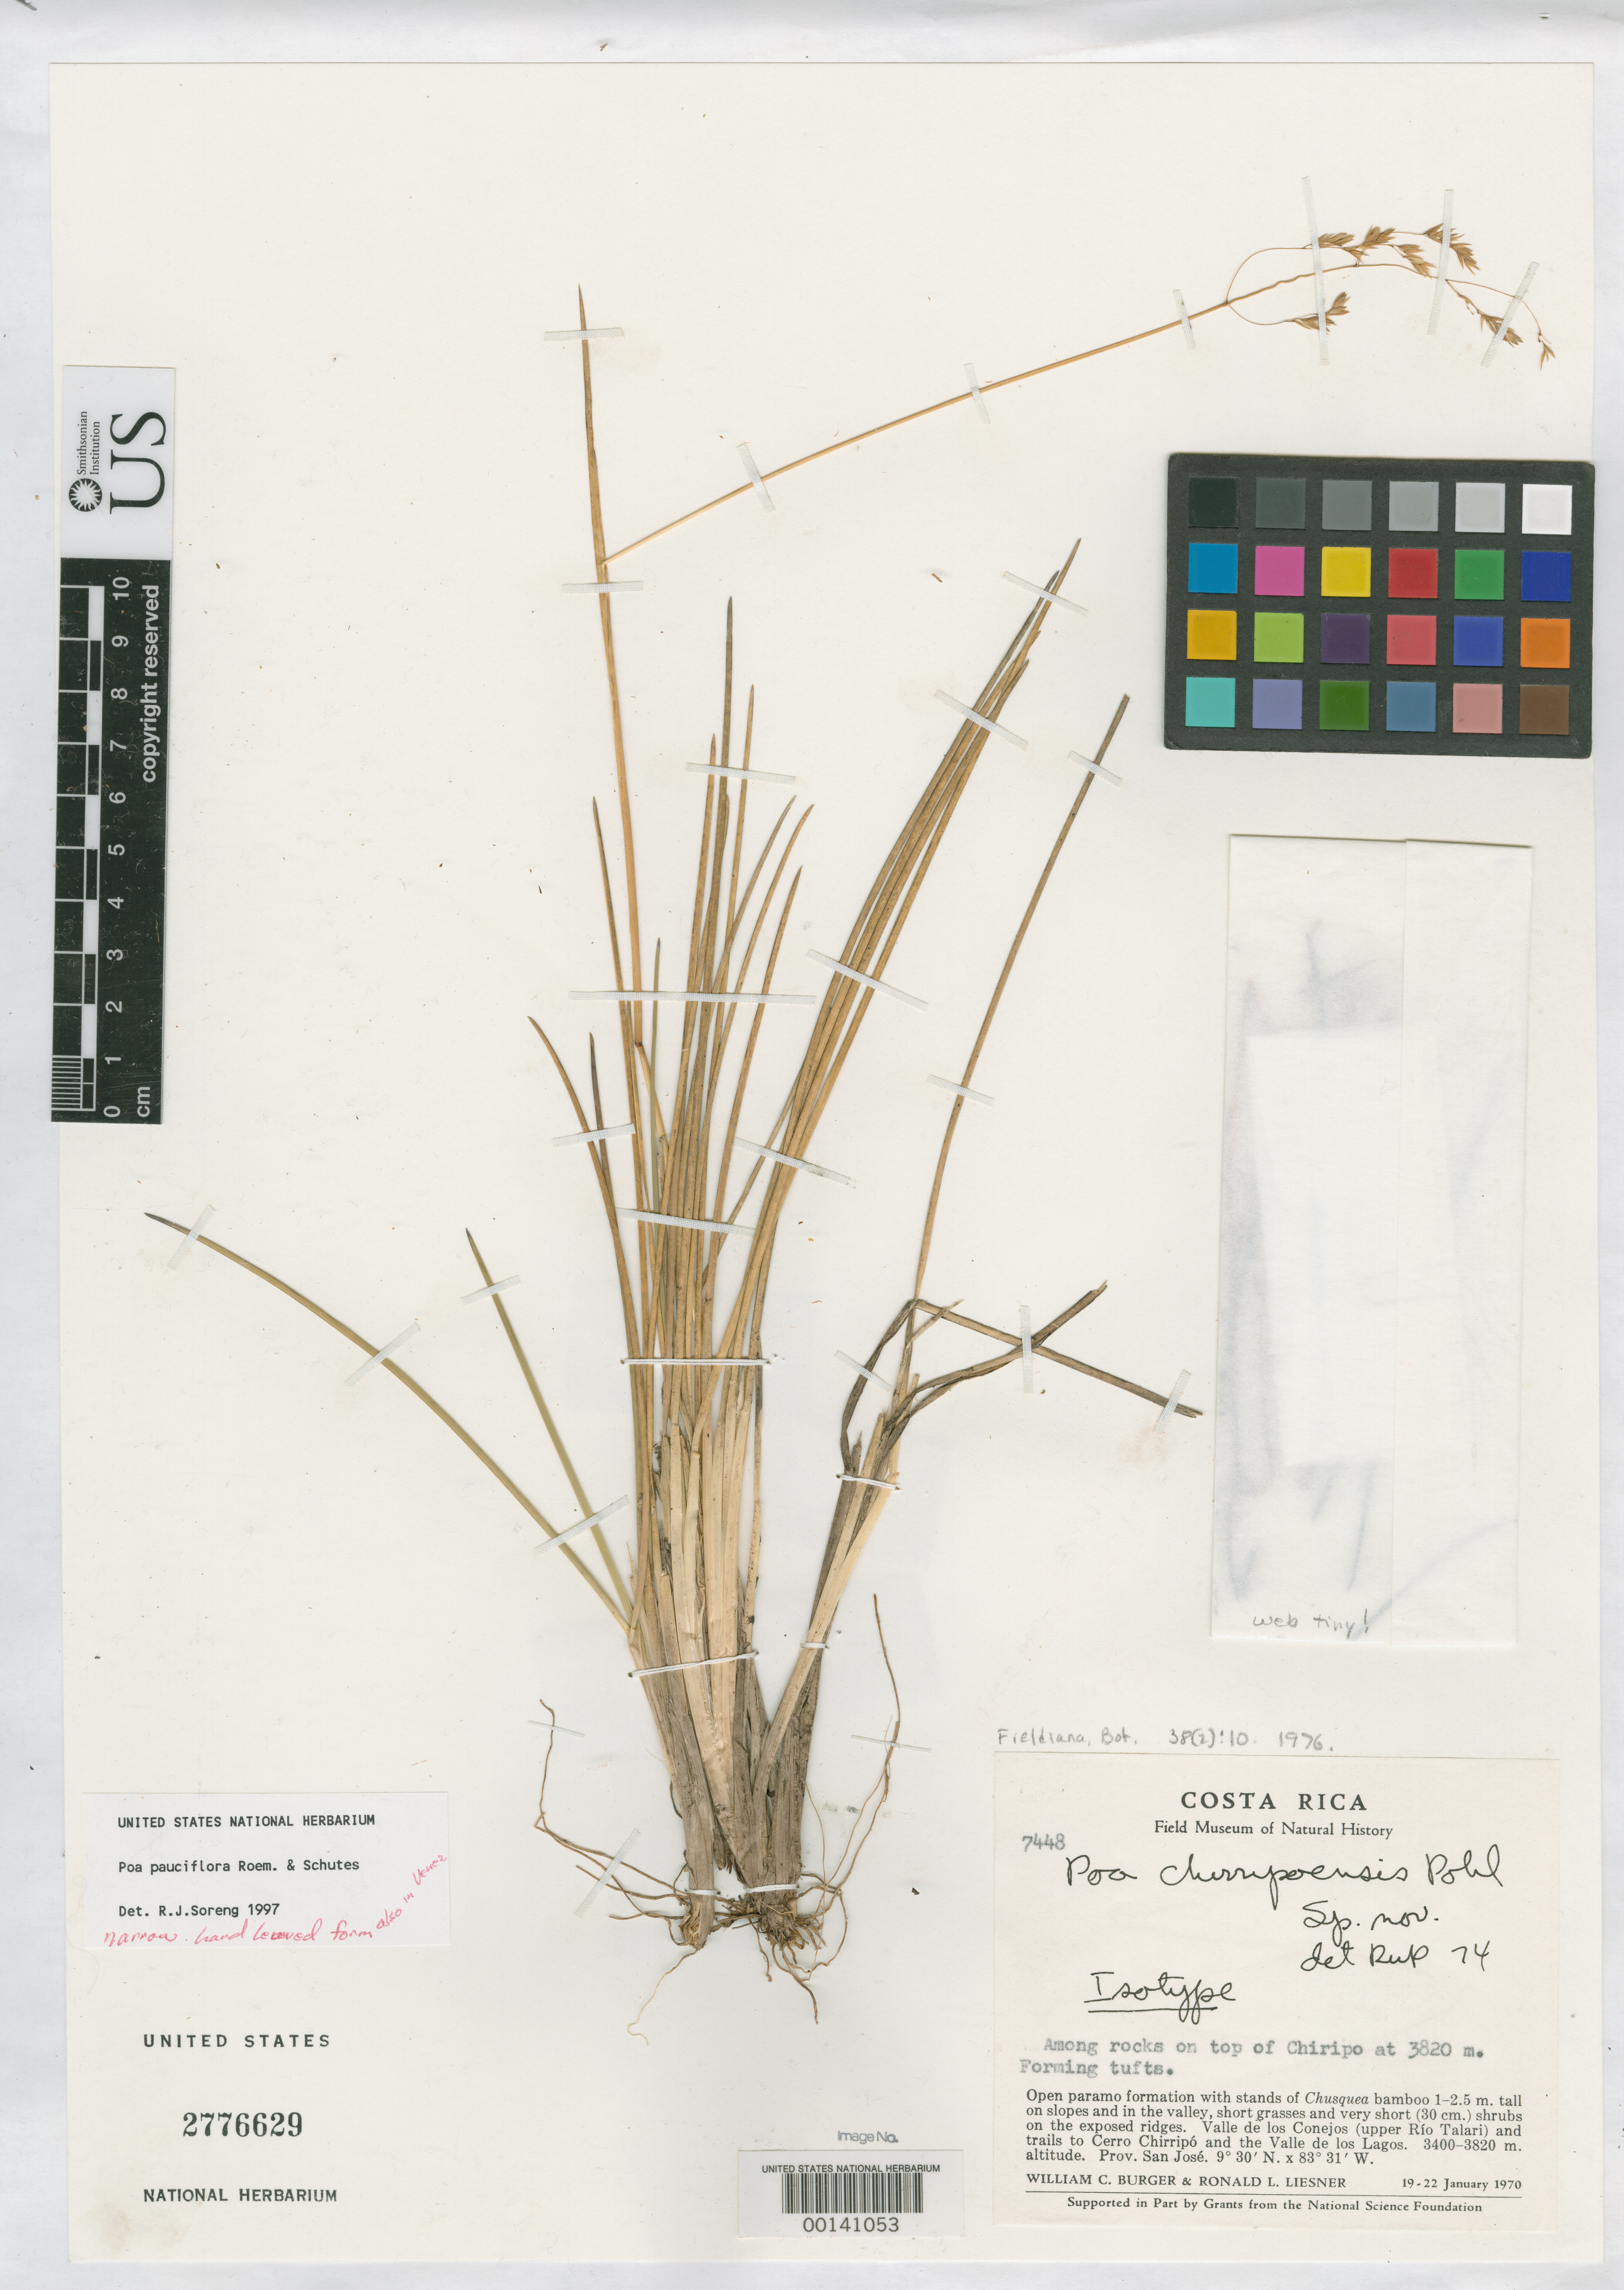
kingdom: Plantae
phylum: Tracheophyta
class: Liliopsida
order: Poales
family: Poaceae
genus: Poa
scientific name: Poa chirripoensis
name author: R.W. Pohl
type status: Isotype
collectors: W. Burger & R. L. Liesner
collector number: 7448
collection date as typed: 19 Jan 1970 to 22 Jan 1970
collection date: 1970-01-19/1970-01-22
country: Costa Rica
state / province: San José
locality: Valle de los Conejos, trail to Cerro Chirripo and Valle do Los Lagos.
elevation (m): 3400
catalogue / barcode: US 2776629